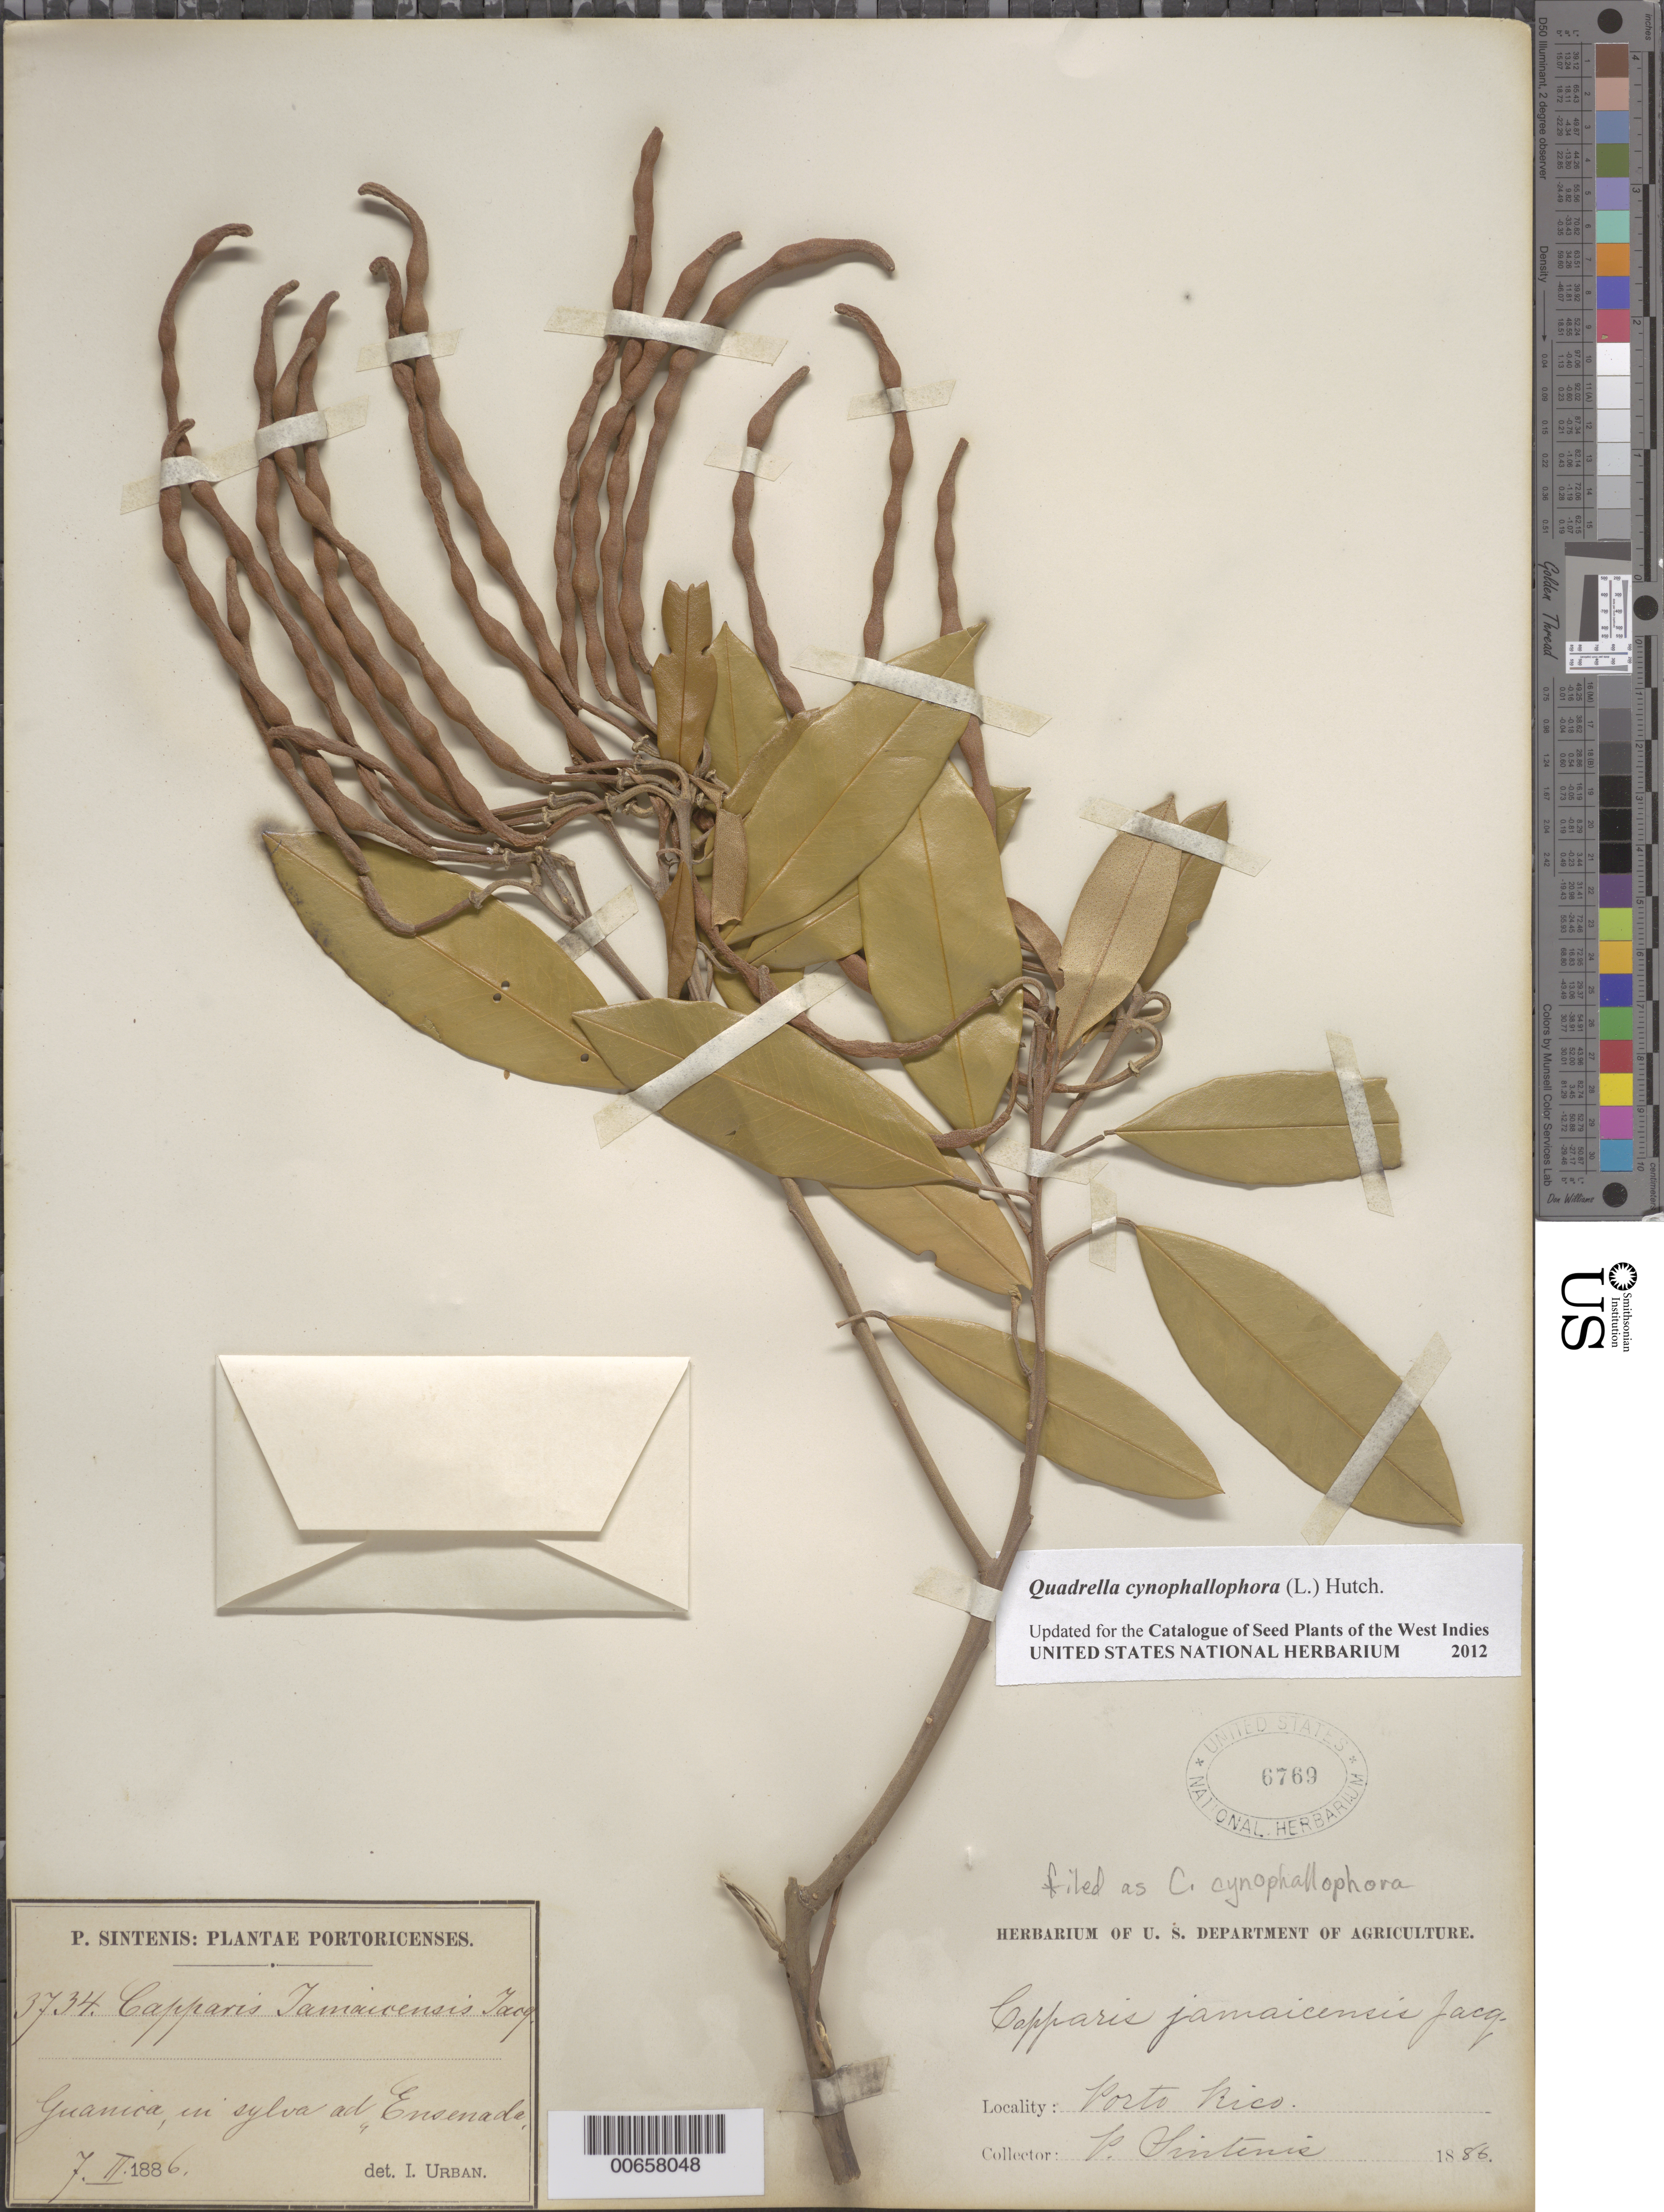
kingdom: Plantae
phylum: Tracheophyta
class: Magnoliopsida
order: Brassicales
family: Capparaceae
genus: Capparis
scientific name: Capparis jamaicensis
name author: Jacq.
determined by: Urban, Ignatz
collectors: P. Sintenis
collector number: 3734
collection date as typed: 07 Feb 1886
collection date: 1886-02-07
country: Puerto Rico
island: Greater Antilles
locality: Guanica, in sylva ad Ensenada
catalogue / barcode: US 6769